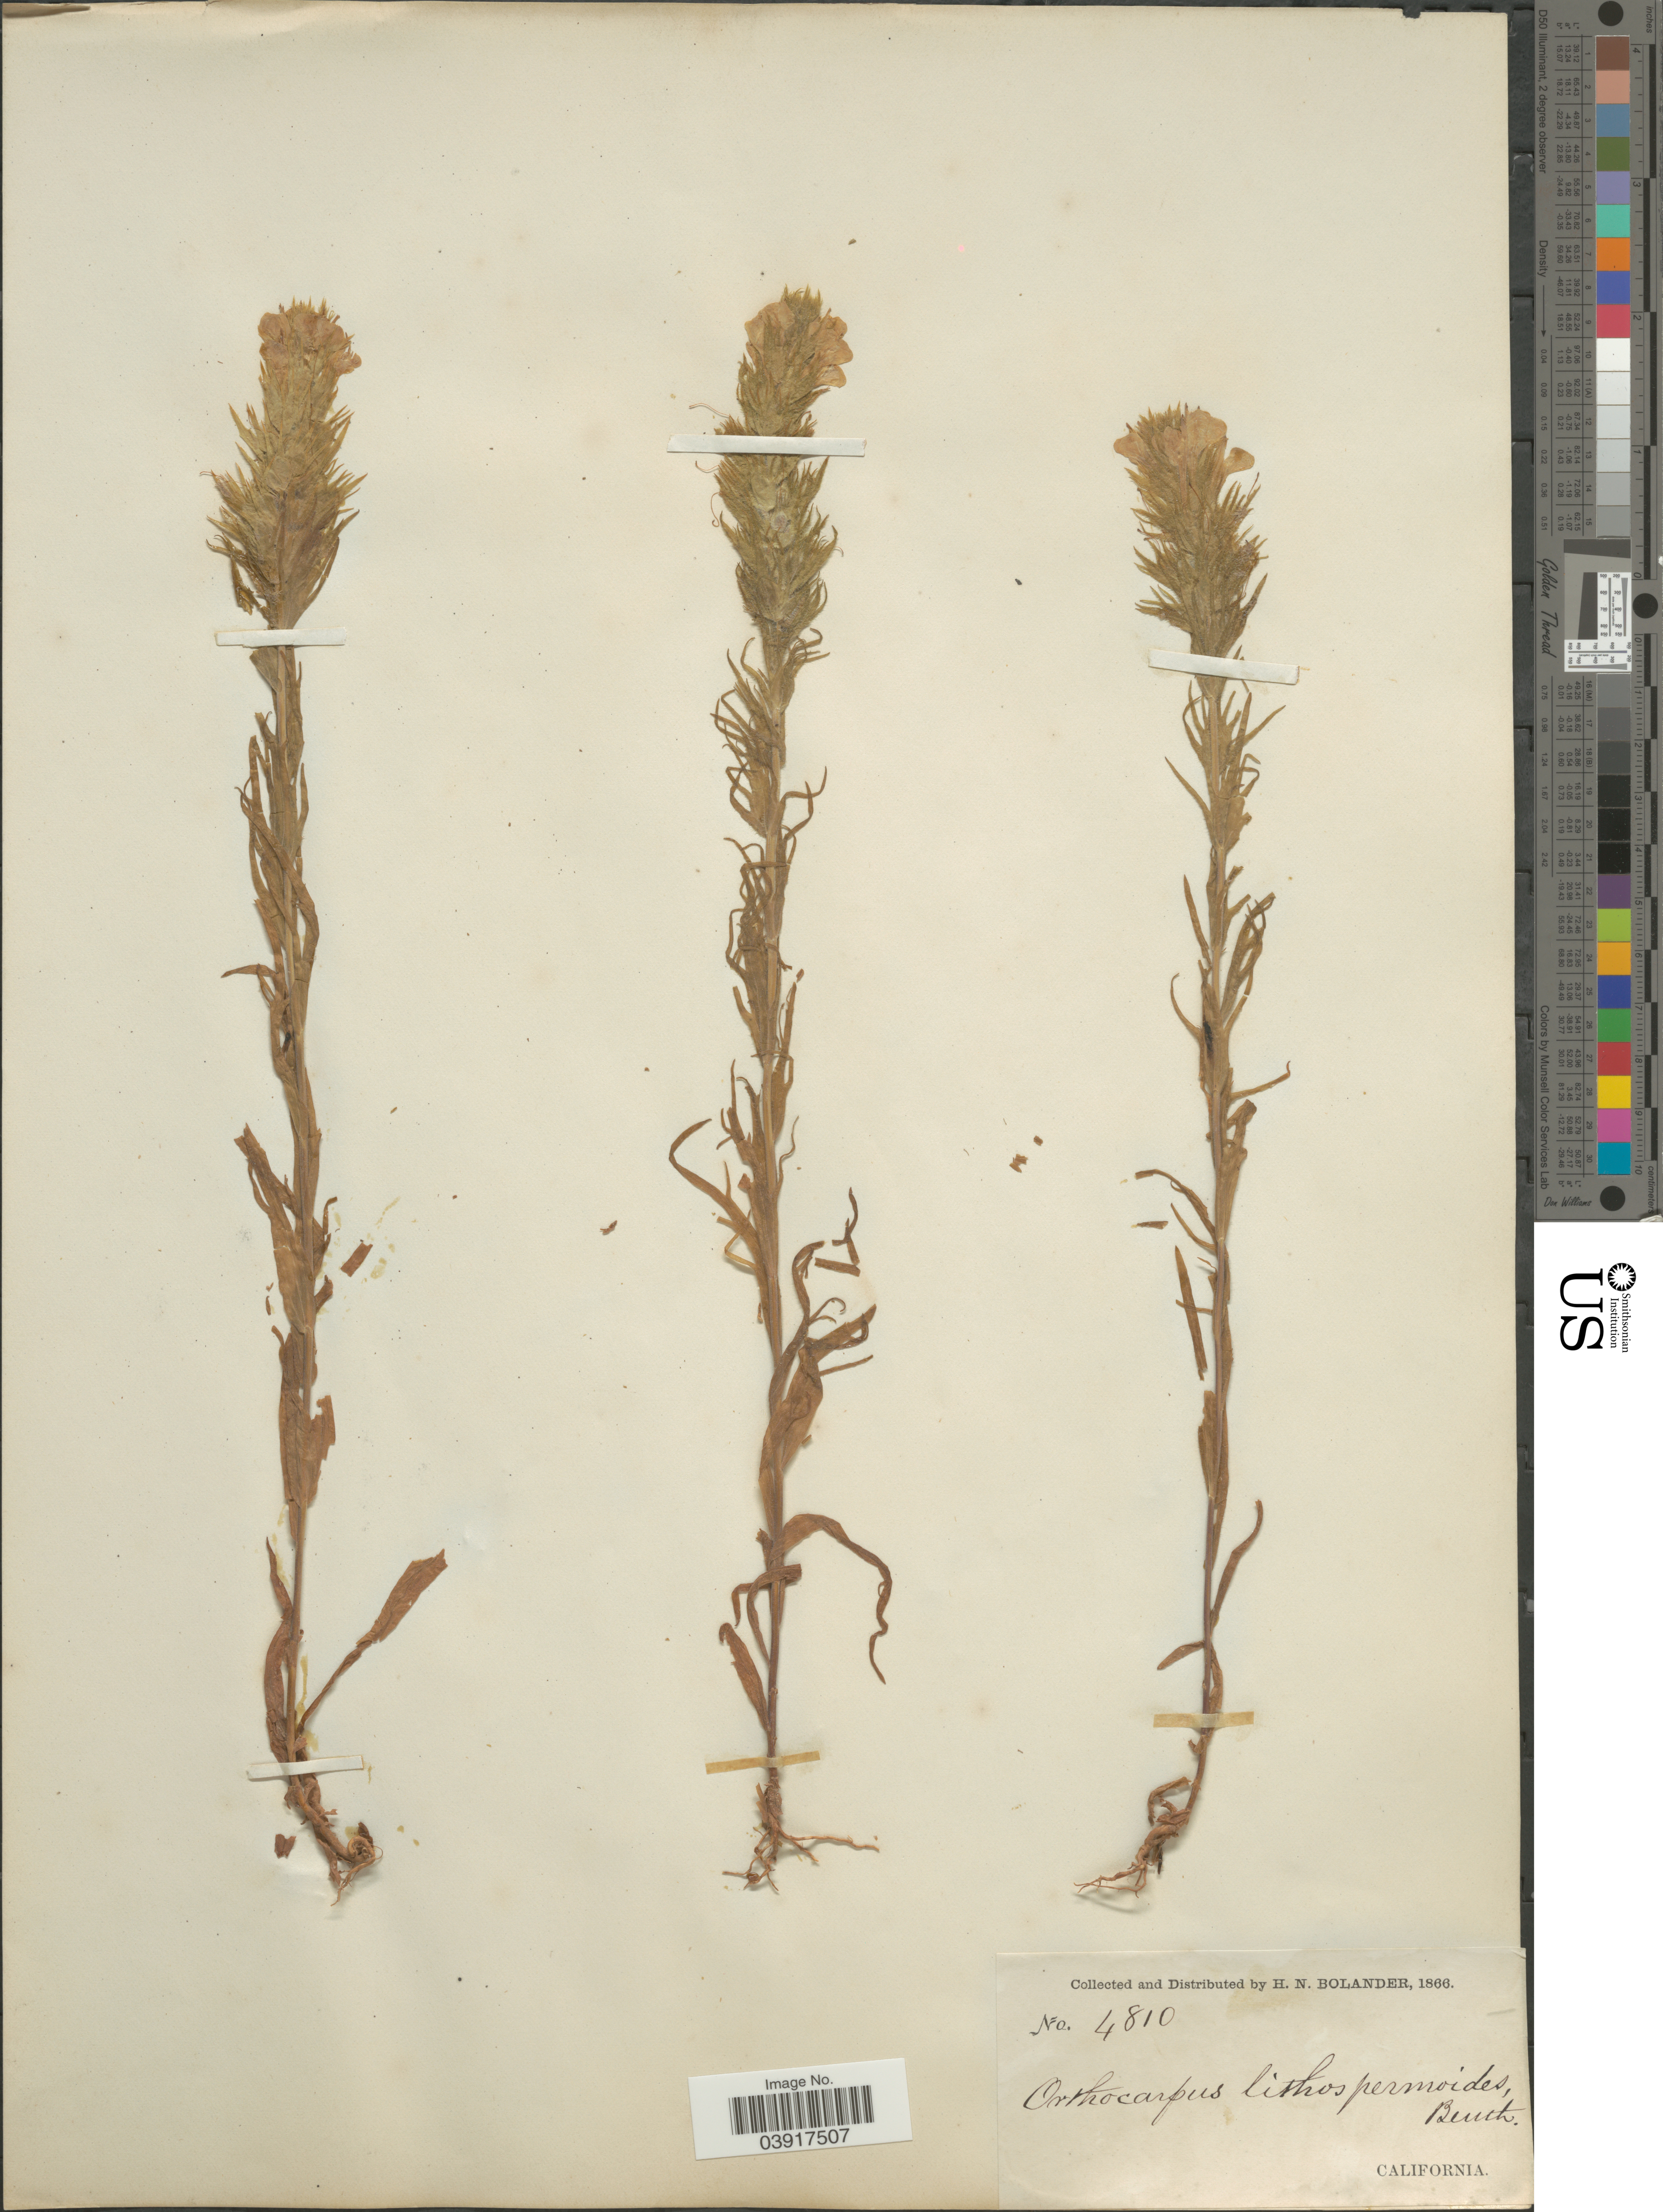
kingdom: Plantae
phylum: Tracheophyta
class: Magnoliopsida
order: Lamiales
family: Orobanchaceae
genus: Orthocarpus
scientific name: Orthocarpus lithospermoides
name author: Benth.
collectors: H. Bolander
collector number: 4810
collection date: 1866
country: United States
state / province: California